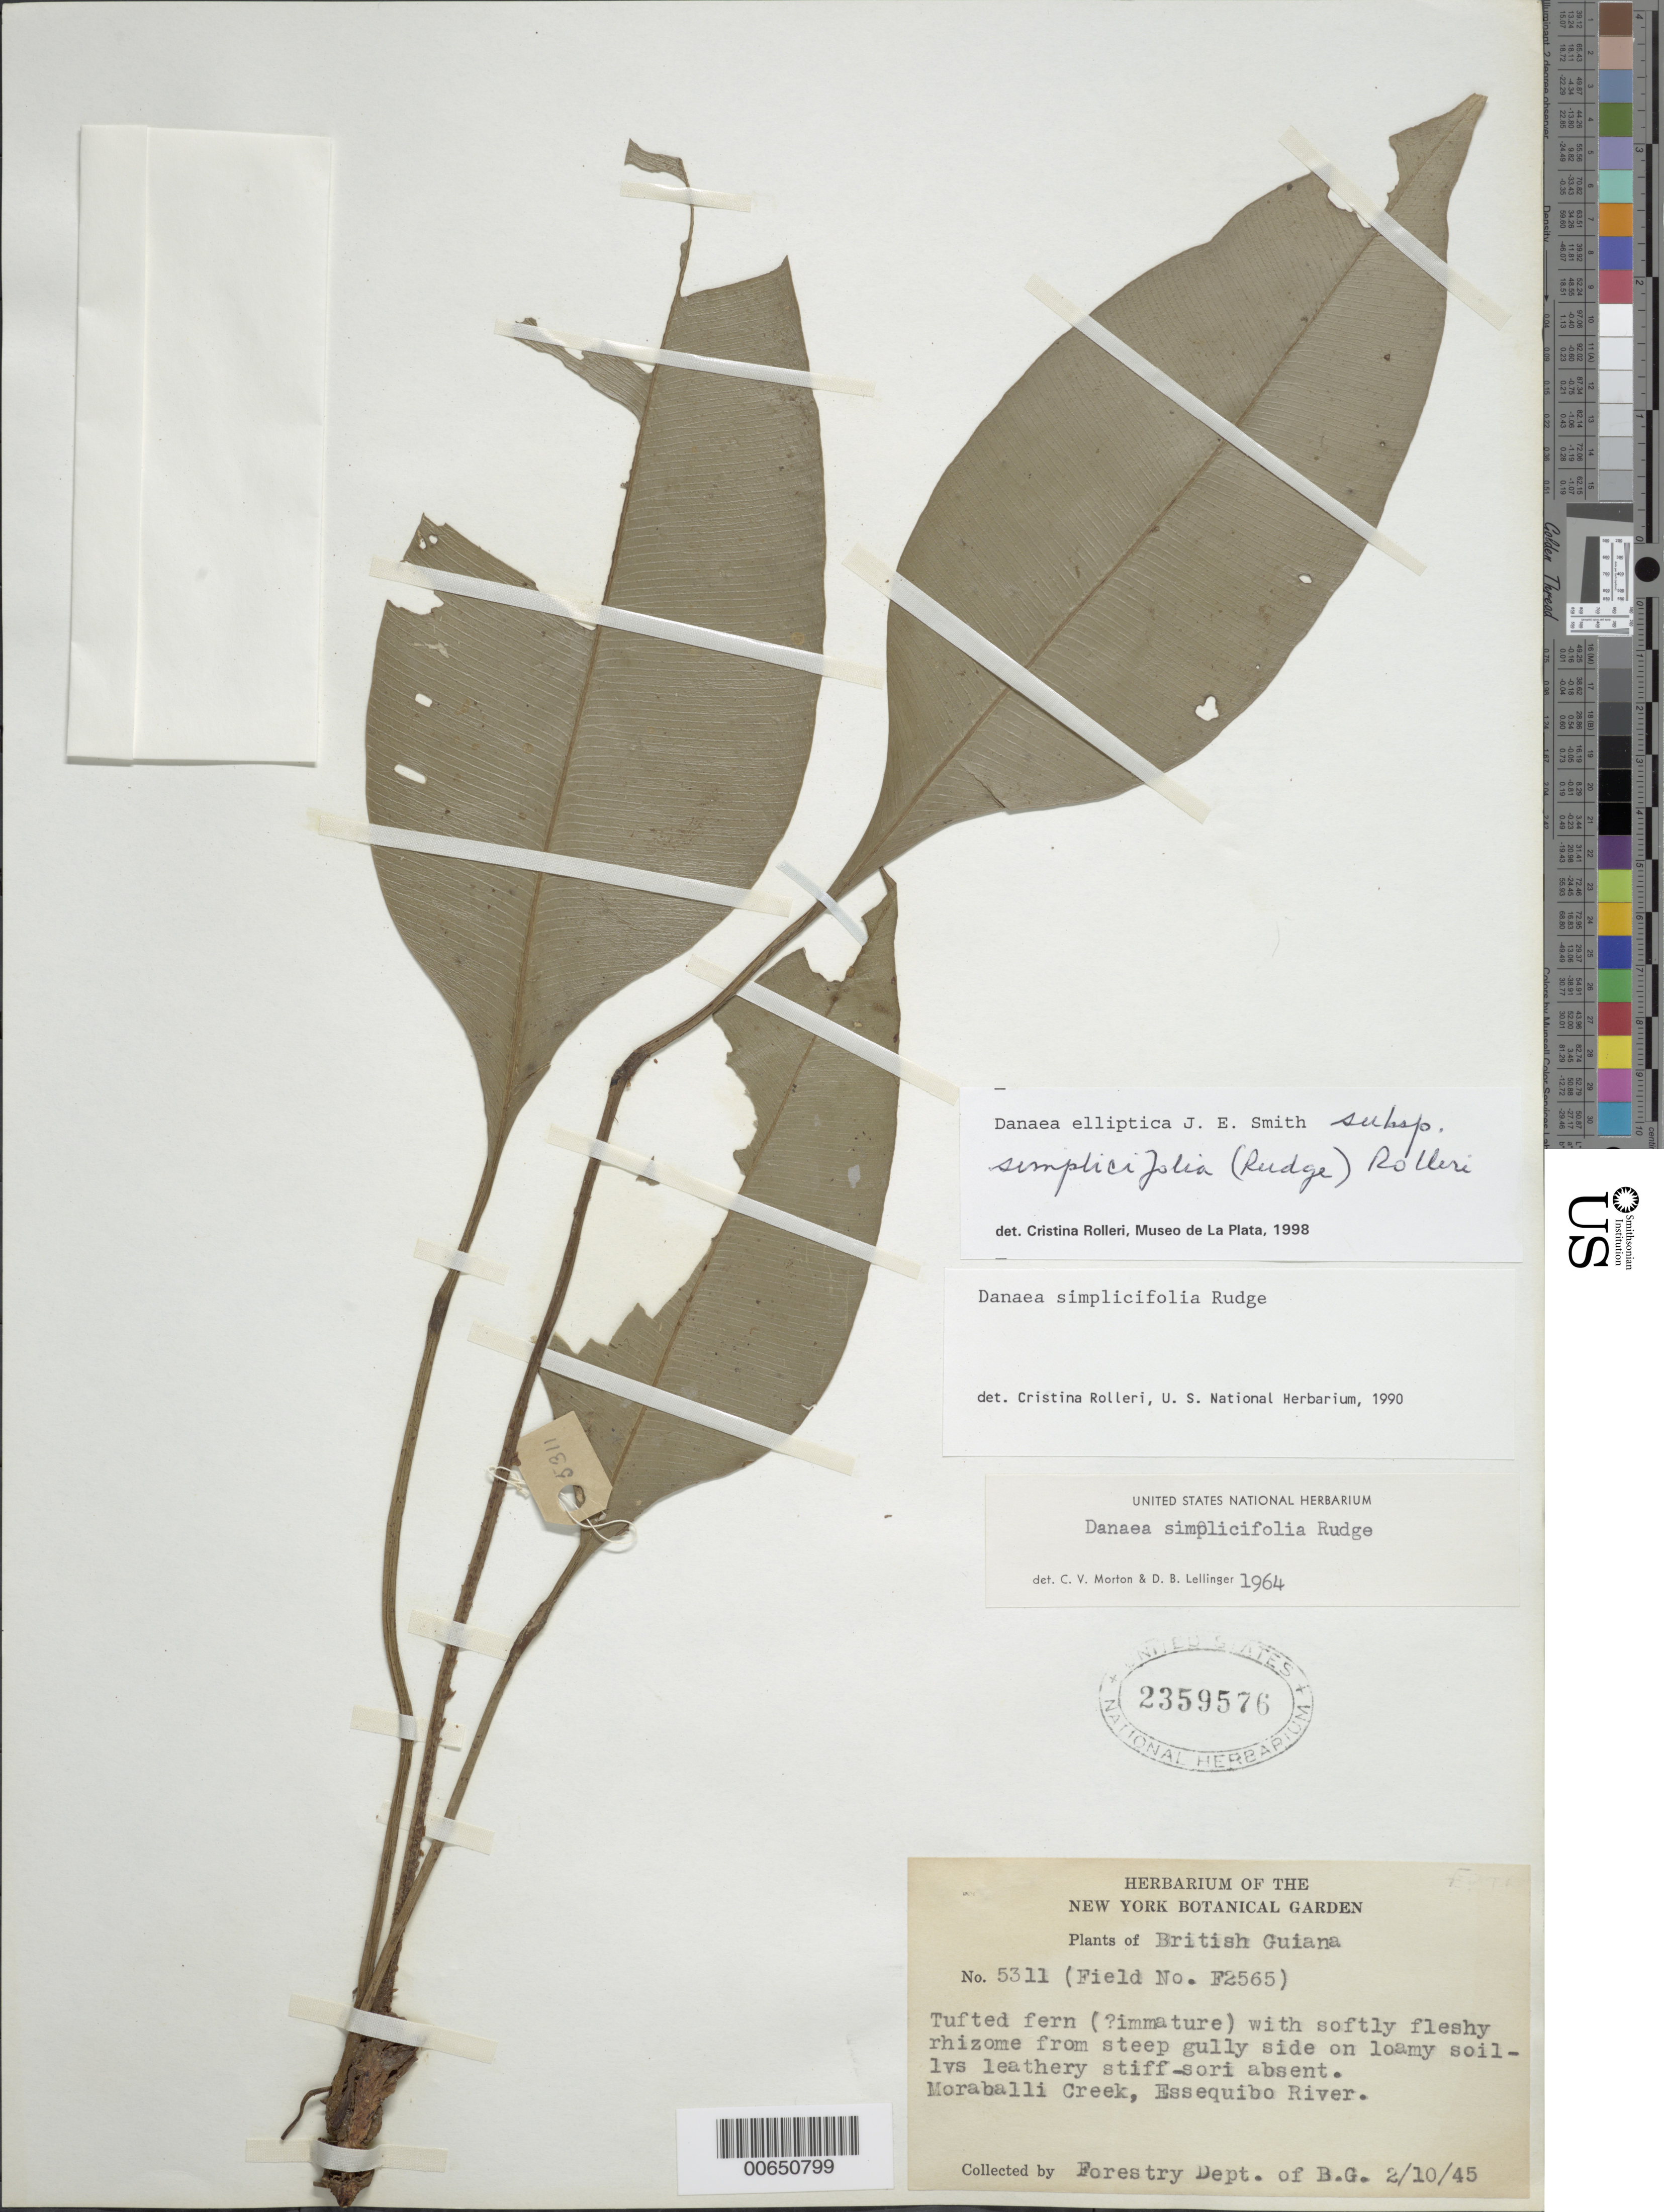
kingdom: Plantae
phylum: Tracheophyta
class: Polypodiopsida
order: Marattiales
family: Marattiaceae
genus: Danaea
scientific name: Danaea elliptica subsp. simplicifolia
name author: (Rudge) Rolleri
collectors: Forest Dept. B. G. & British Guiana Forestry Dept.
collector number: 5311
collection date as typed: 2-Nov-45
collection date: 1945-11-02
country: Guyana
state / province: U. Demerara-Berbice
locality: Moraballi Creek, Essequibo River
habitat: Steep gully side on loamy soil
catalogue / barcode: US 2359576